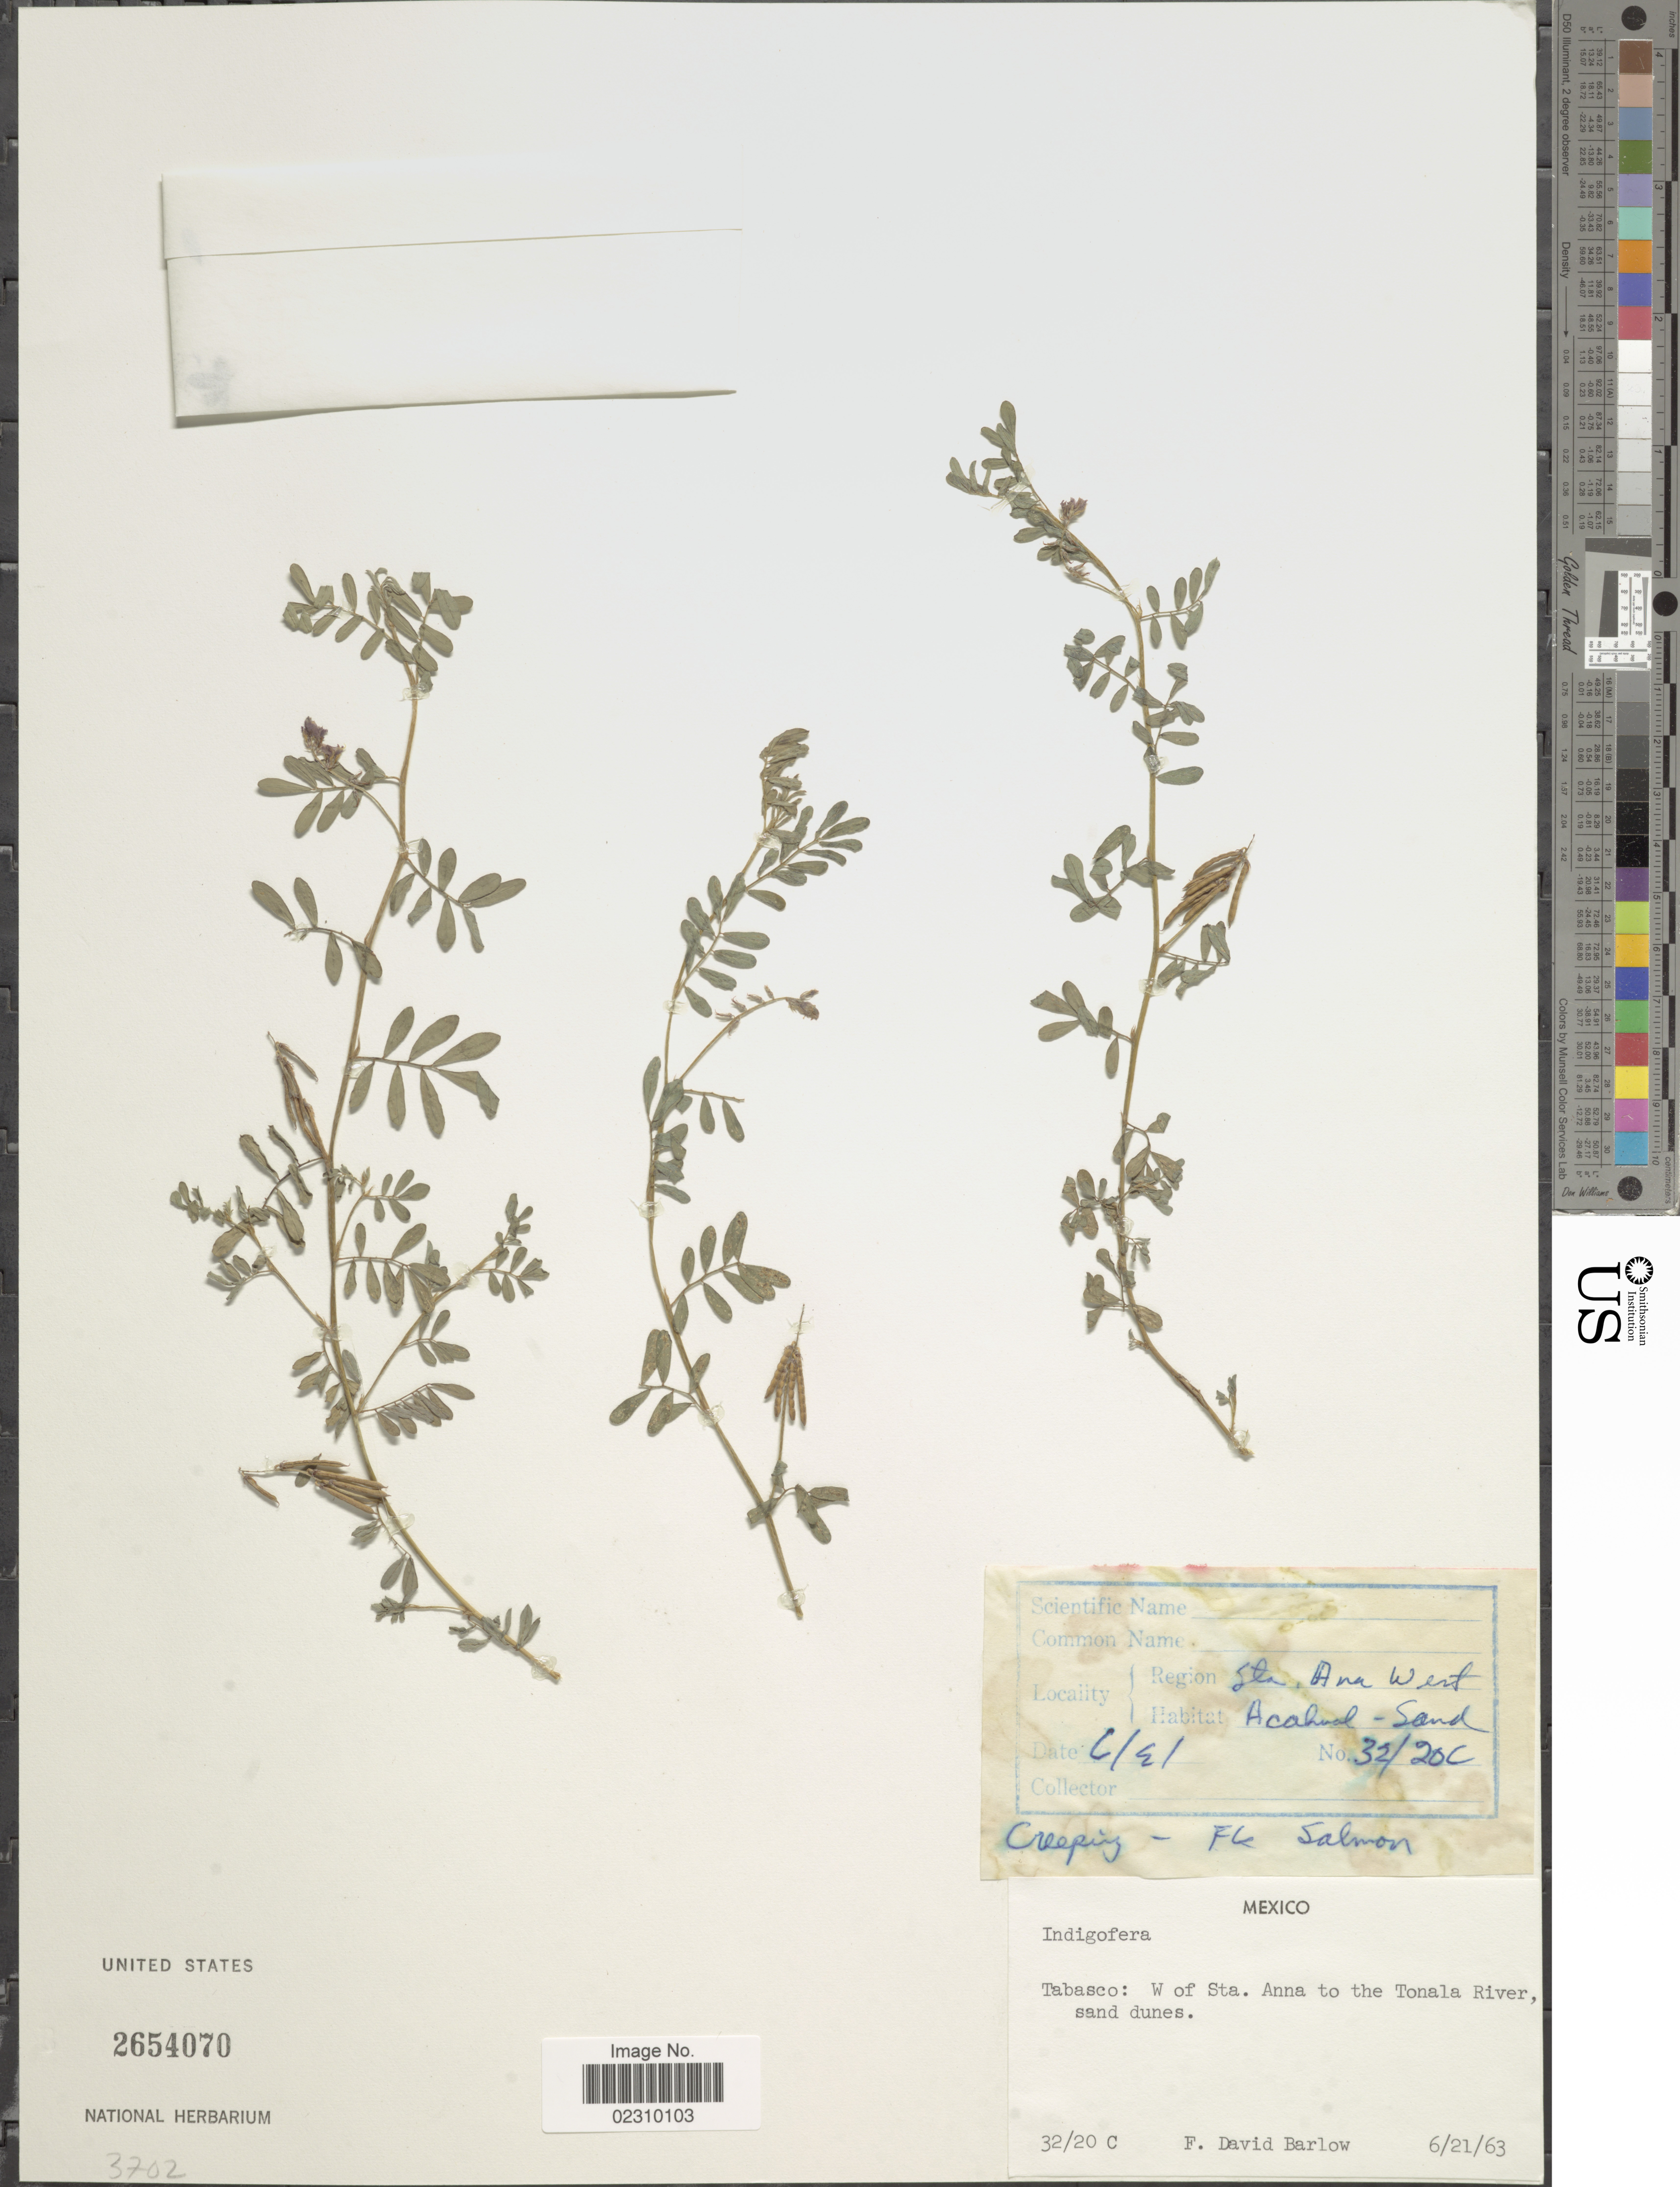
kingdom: Plantae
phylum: Tracheophyta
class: Magnoliopsida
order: Fabales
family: Fabaceae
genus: Indigofera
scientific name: Indigofera sp.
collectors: F. D. Barlow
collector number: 32/20C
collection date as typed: Transcribed d/m/y: 21/6/63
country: Mexico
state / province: Tabasco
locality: W of Sta. Anna to the Tonala River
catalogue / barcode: US 2654070